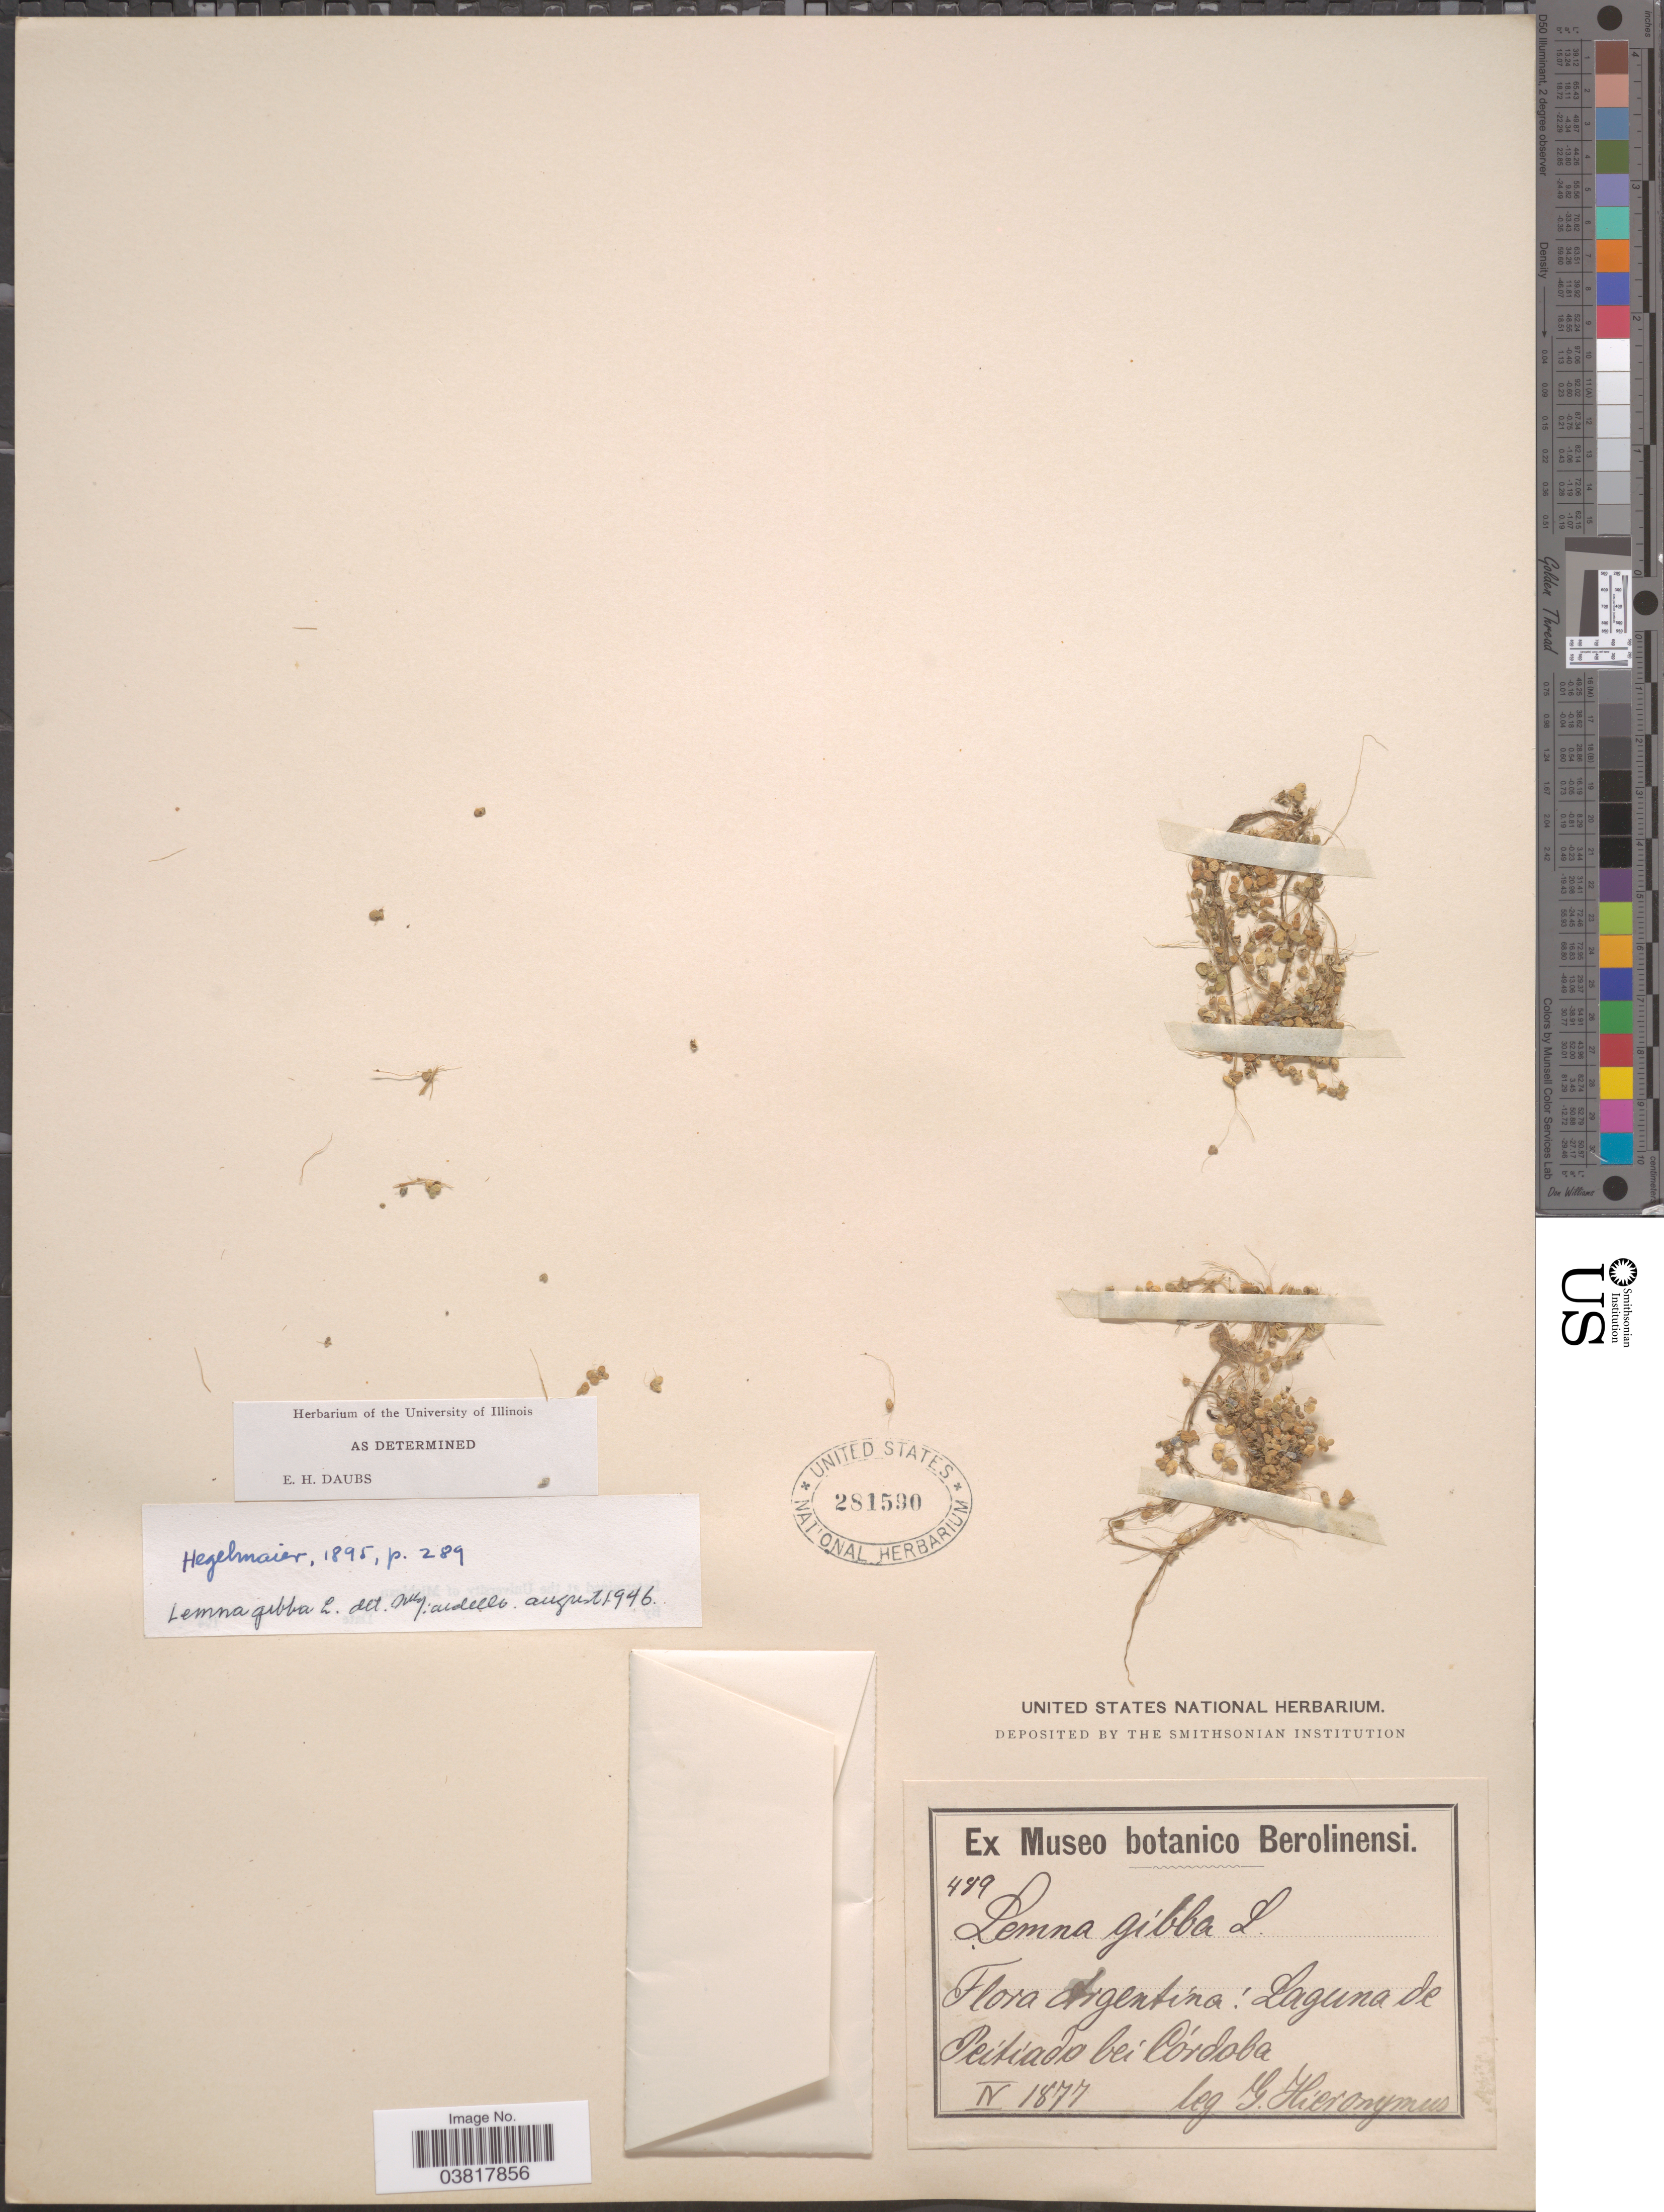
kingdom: Plantae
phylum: Tracheophyta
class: Liliopsida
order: Alismatales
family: Araceae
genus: Lemna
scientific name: Lemna gibba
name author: L.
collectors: G. H. Hieronymus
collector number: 489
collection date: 1877-04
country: Argentina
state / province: Cordoba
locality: Laguna de Peitiado bei Córdoba.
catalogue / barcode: US 281590